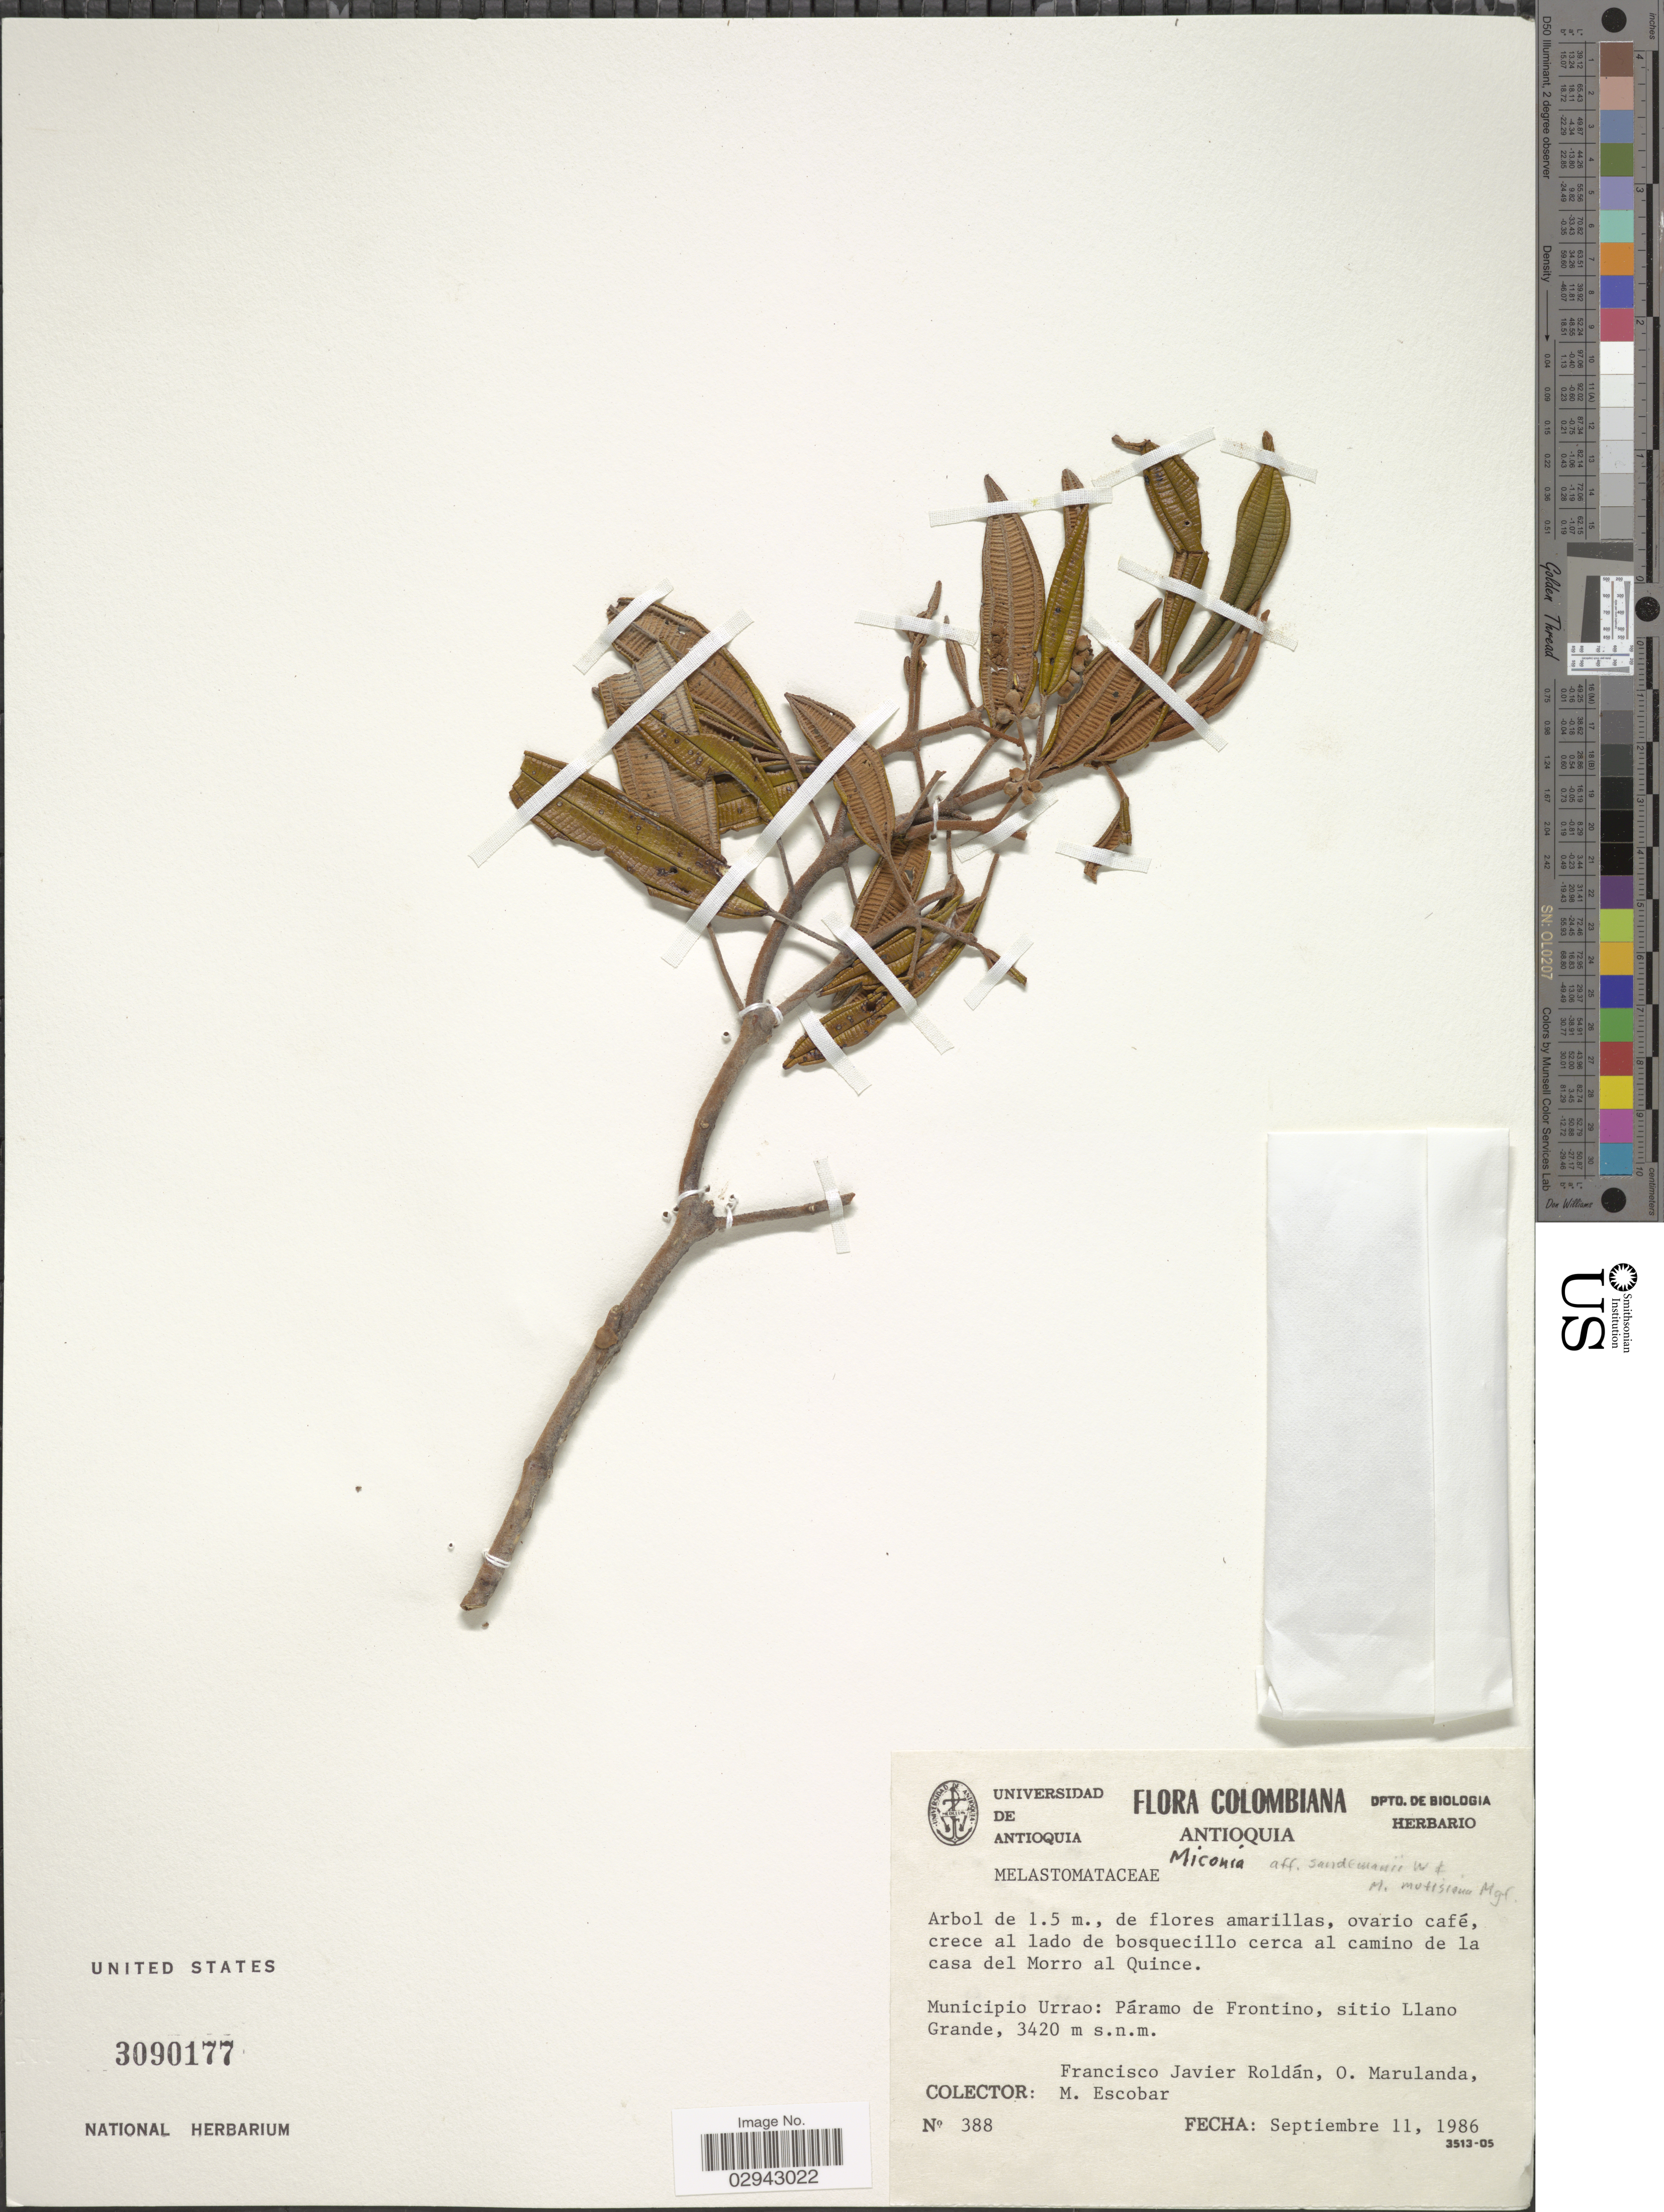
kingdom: Plantae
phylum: Tracheophyta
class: Magnoliopsida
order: Myrtales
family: Melastomataceae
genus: Miconia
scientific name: Miconia sandemanii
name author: Wurdack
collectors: F. J. Roldán, O. Marulanda & M. Escobar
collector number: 388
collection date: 1986-09-11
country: Colombia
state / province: Antioquia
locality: Cerca al camino de la casa del Morro al Quince. Municipio Urrao: Páramo de Frontino, sitio Llano Grande.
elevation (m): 3420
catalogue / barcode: US 3090177